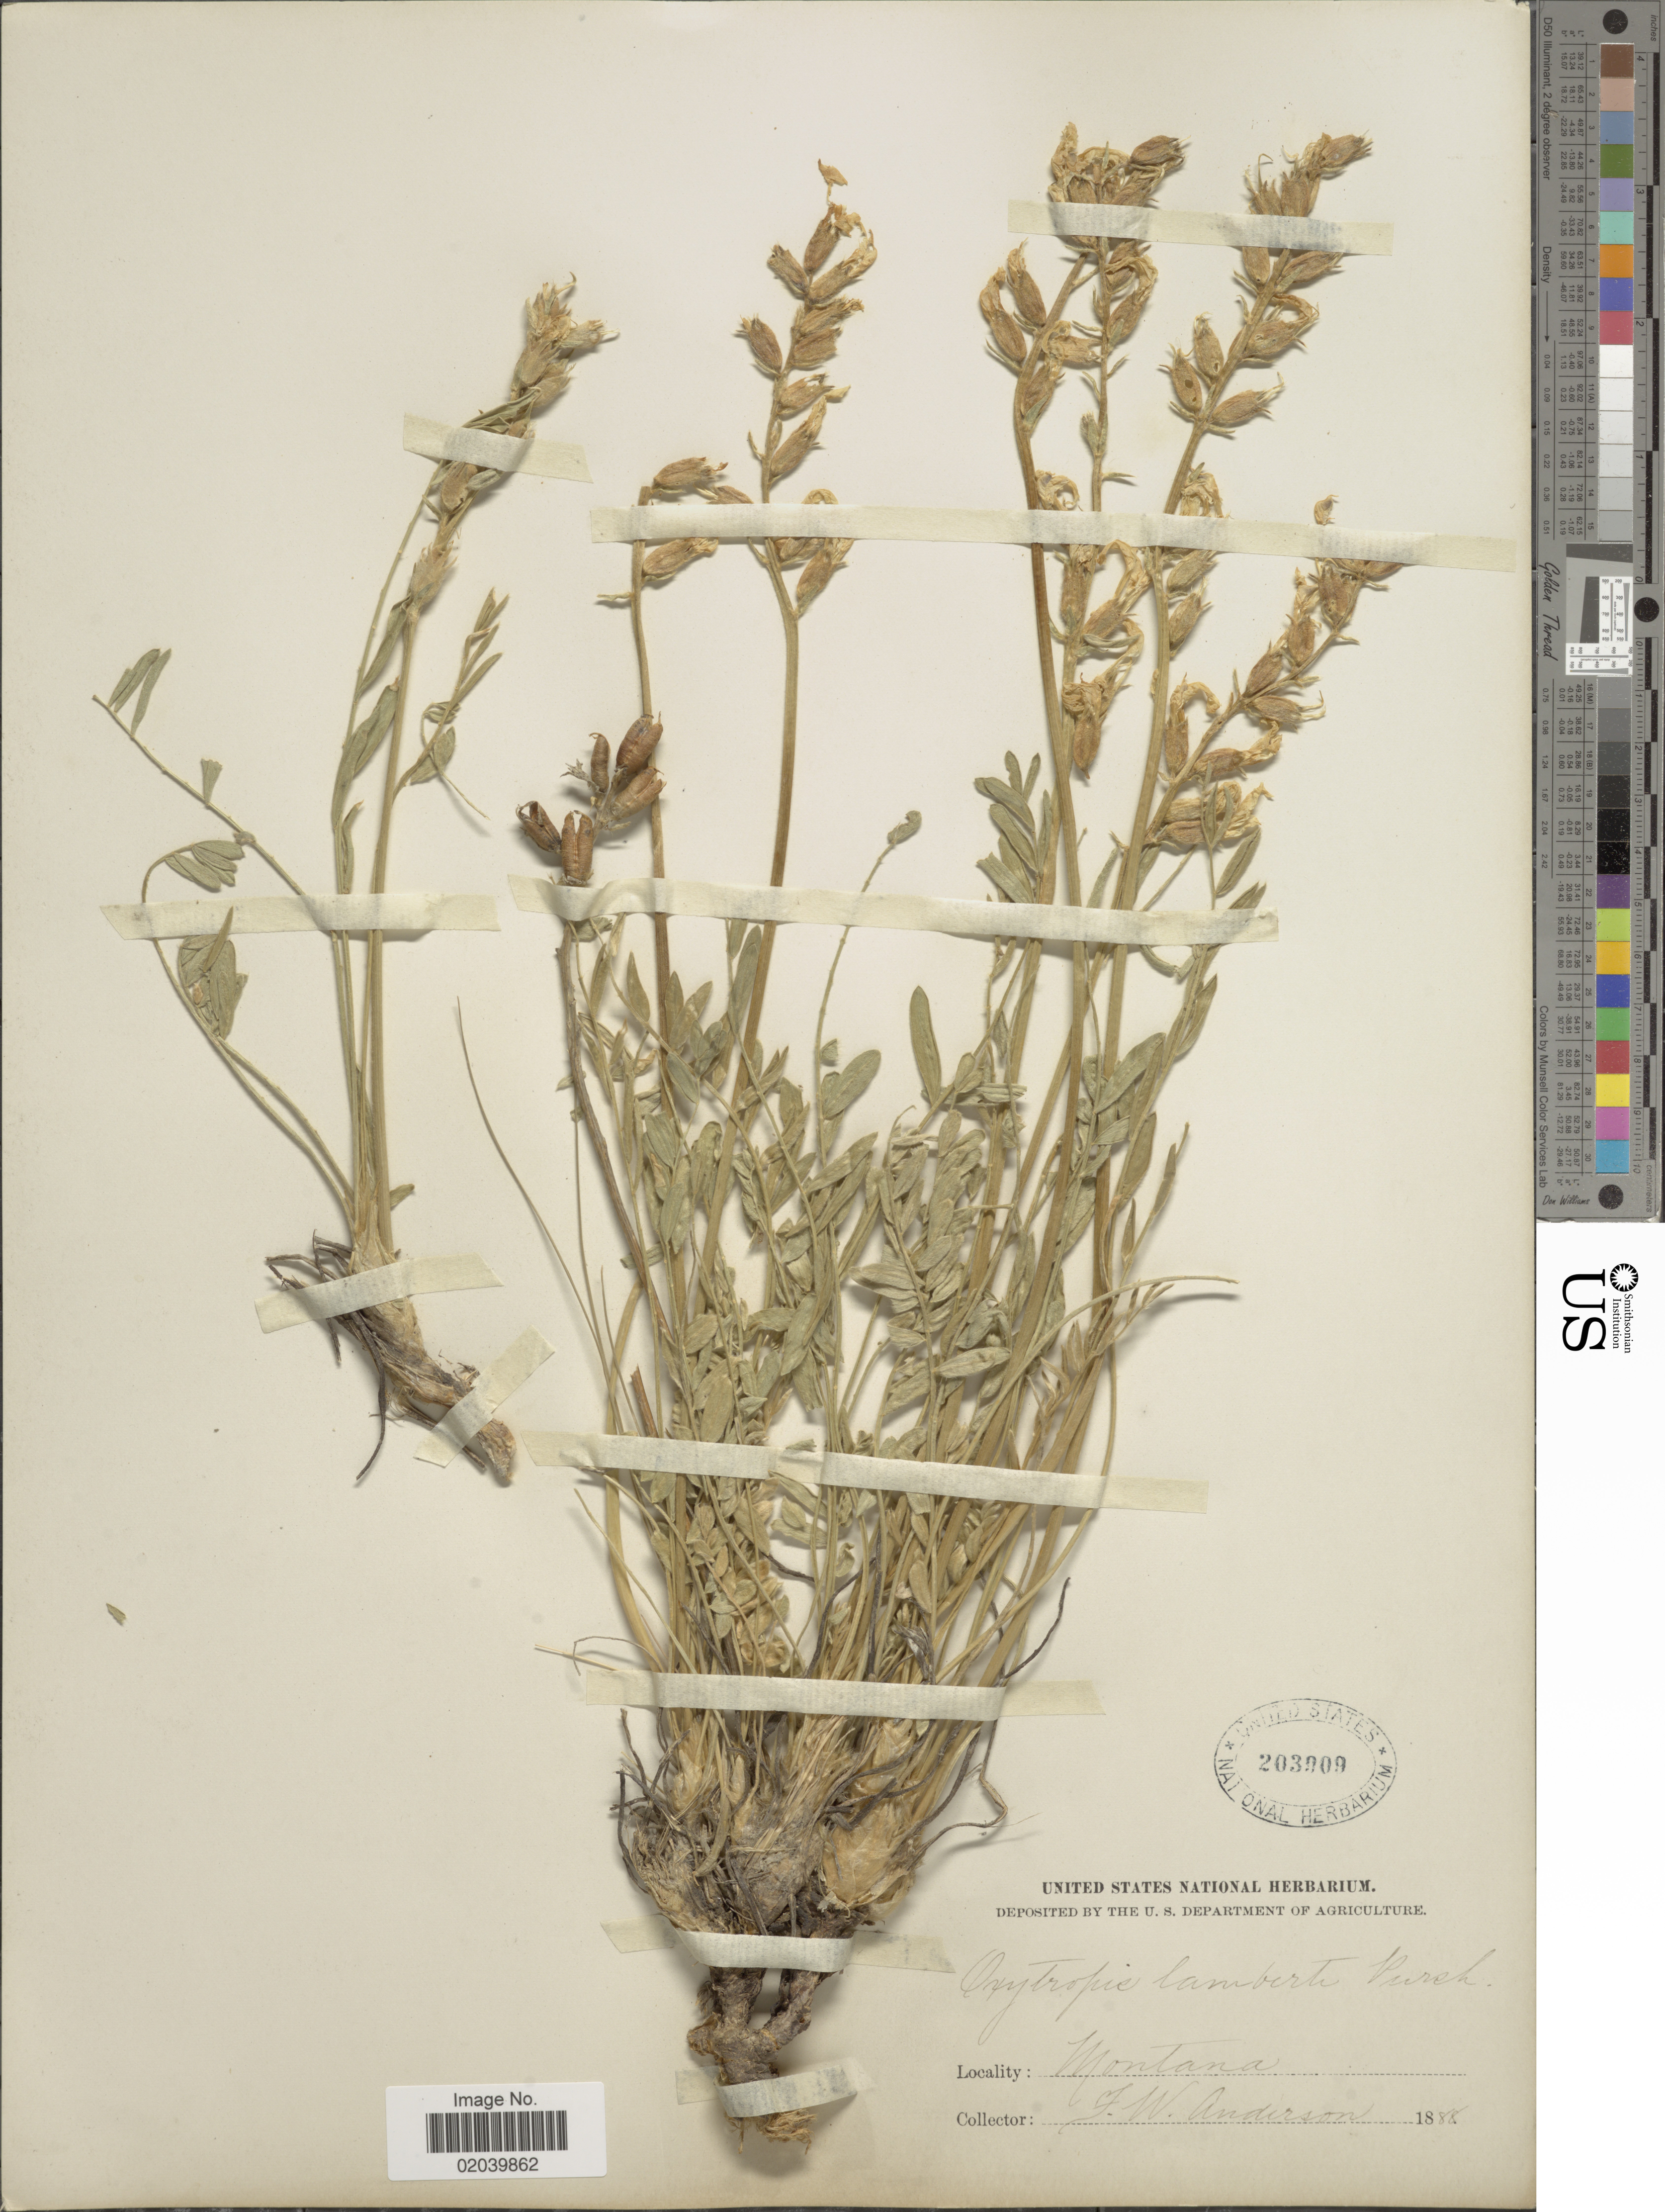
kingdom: Plantae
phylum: Tracheophyta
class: Magnoliopsida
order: Fabales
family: Fabaceae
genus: Oxytropis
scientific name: Oxytropis lambertii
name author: Pursh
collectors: F. W. Anderson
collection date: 1888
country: United States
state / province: Montana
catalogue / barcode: US 203009